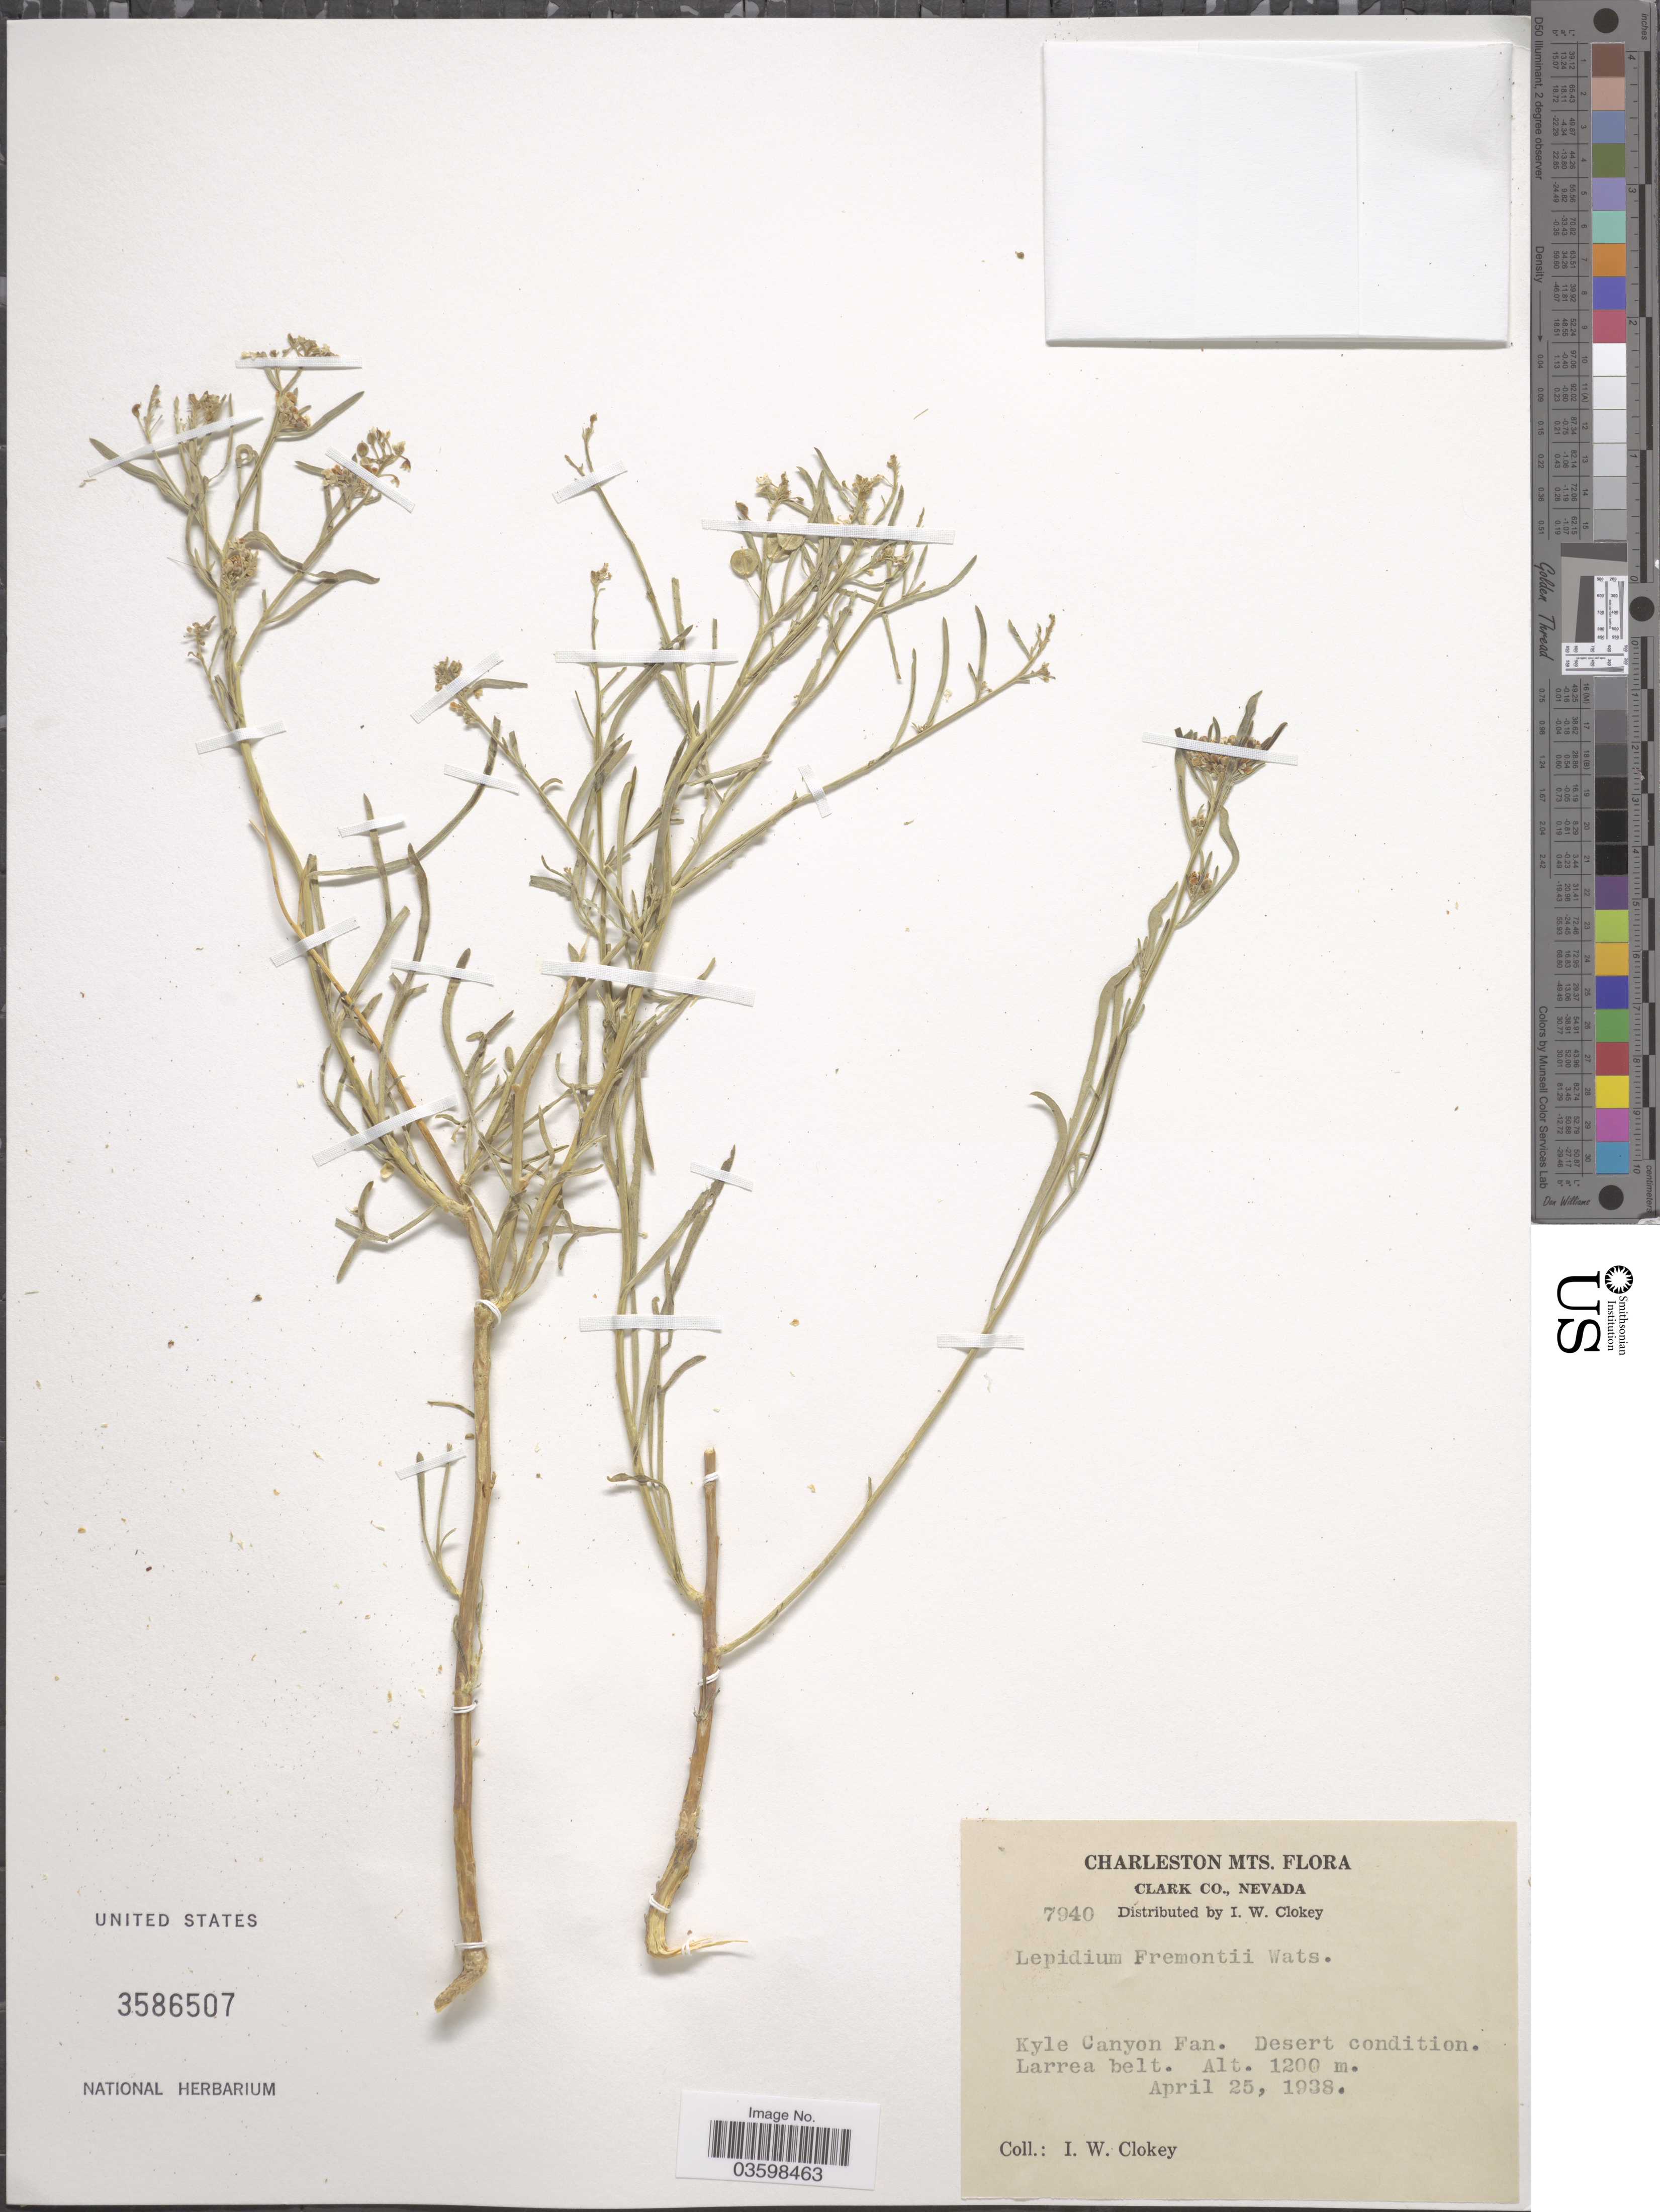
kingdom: Plantae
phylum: Tracheophyta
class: Magnoliopsida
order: Brassicales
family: Brassicaceae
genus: Lepidium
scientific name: Lepidium fremontii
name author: S. Watson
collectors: I. W. Clokey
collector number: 7940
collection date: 1938-04-25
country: United States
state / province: Nevada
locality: Charleston Mts. Clark Co. Kyle Canyon Fan.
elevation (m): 1200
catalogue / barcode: US 3586507